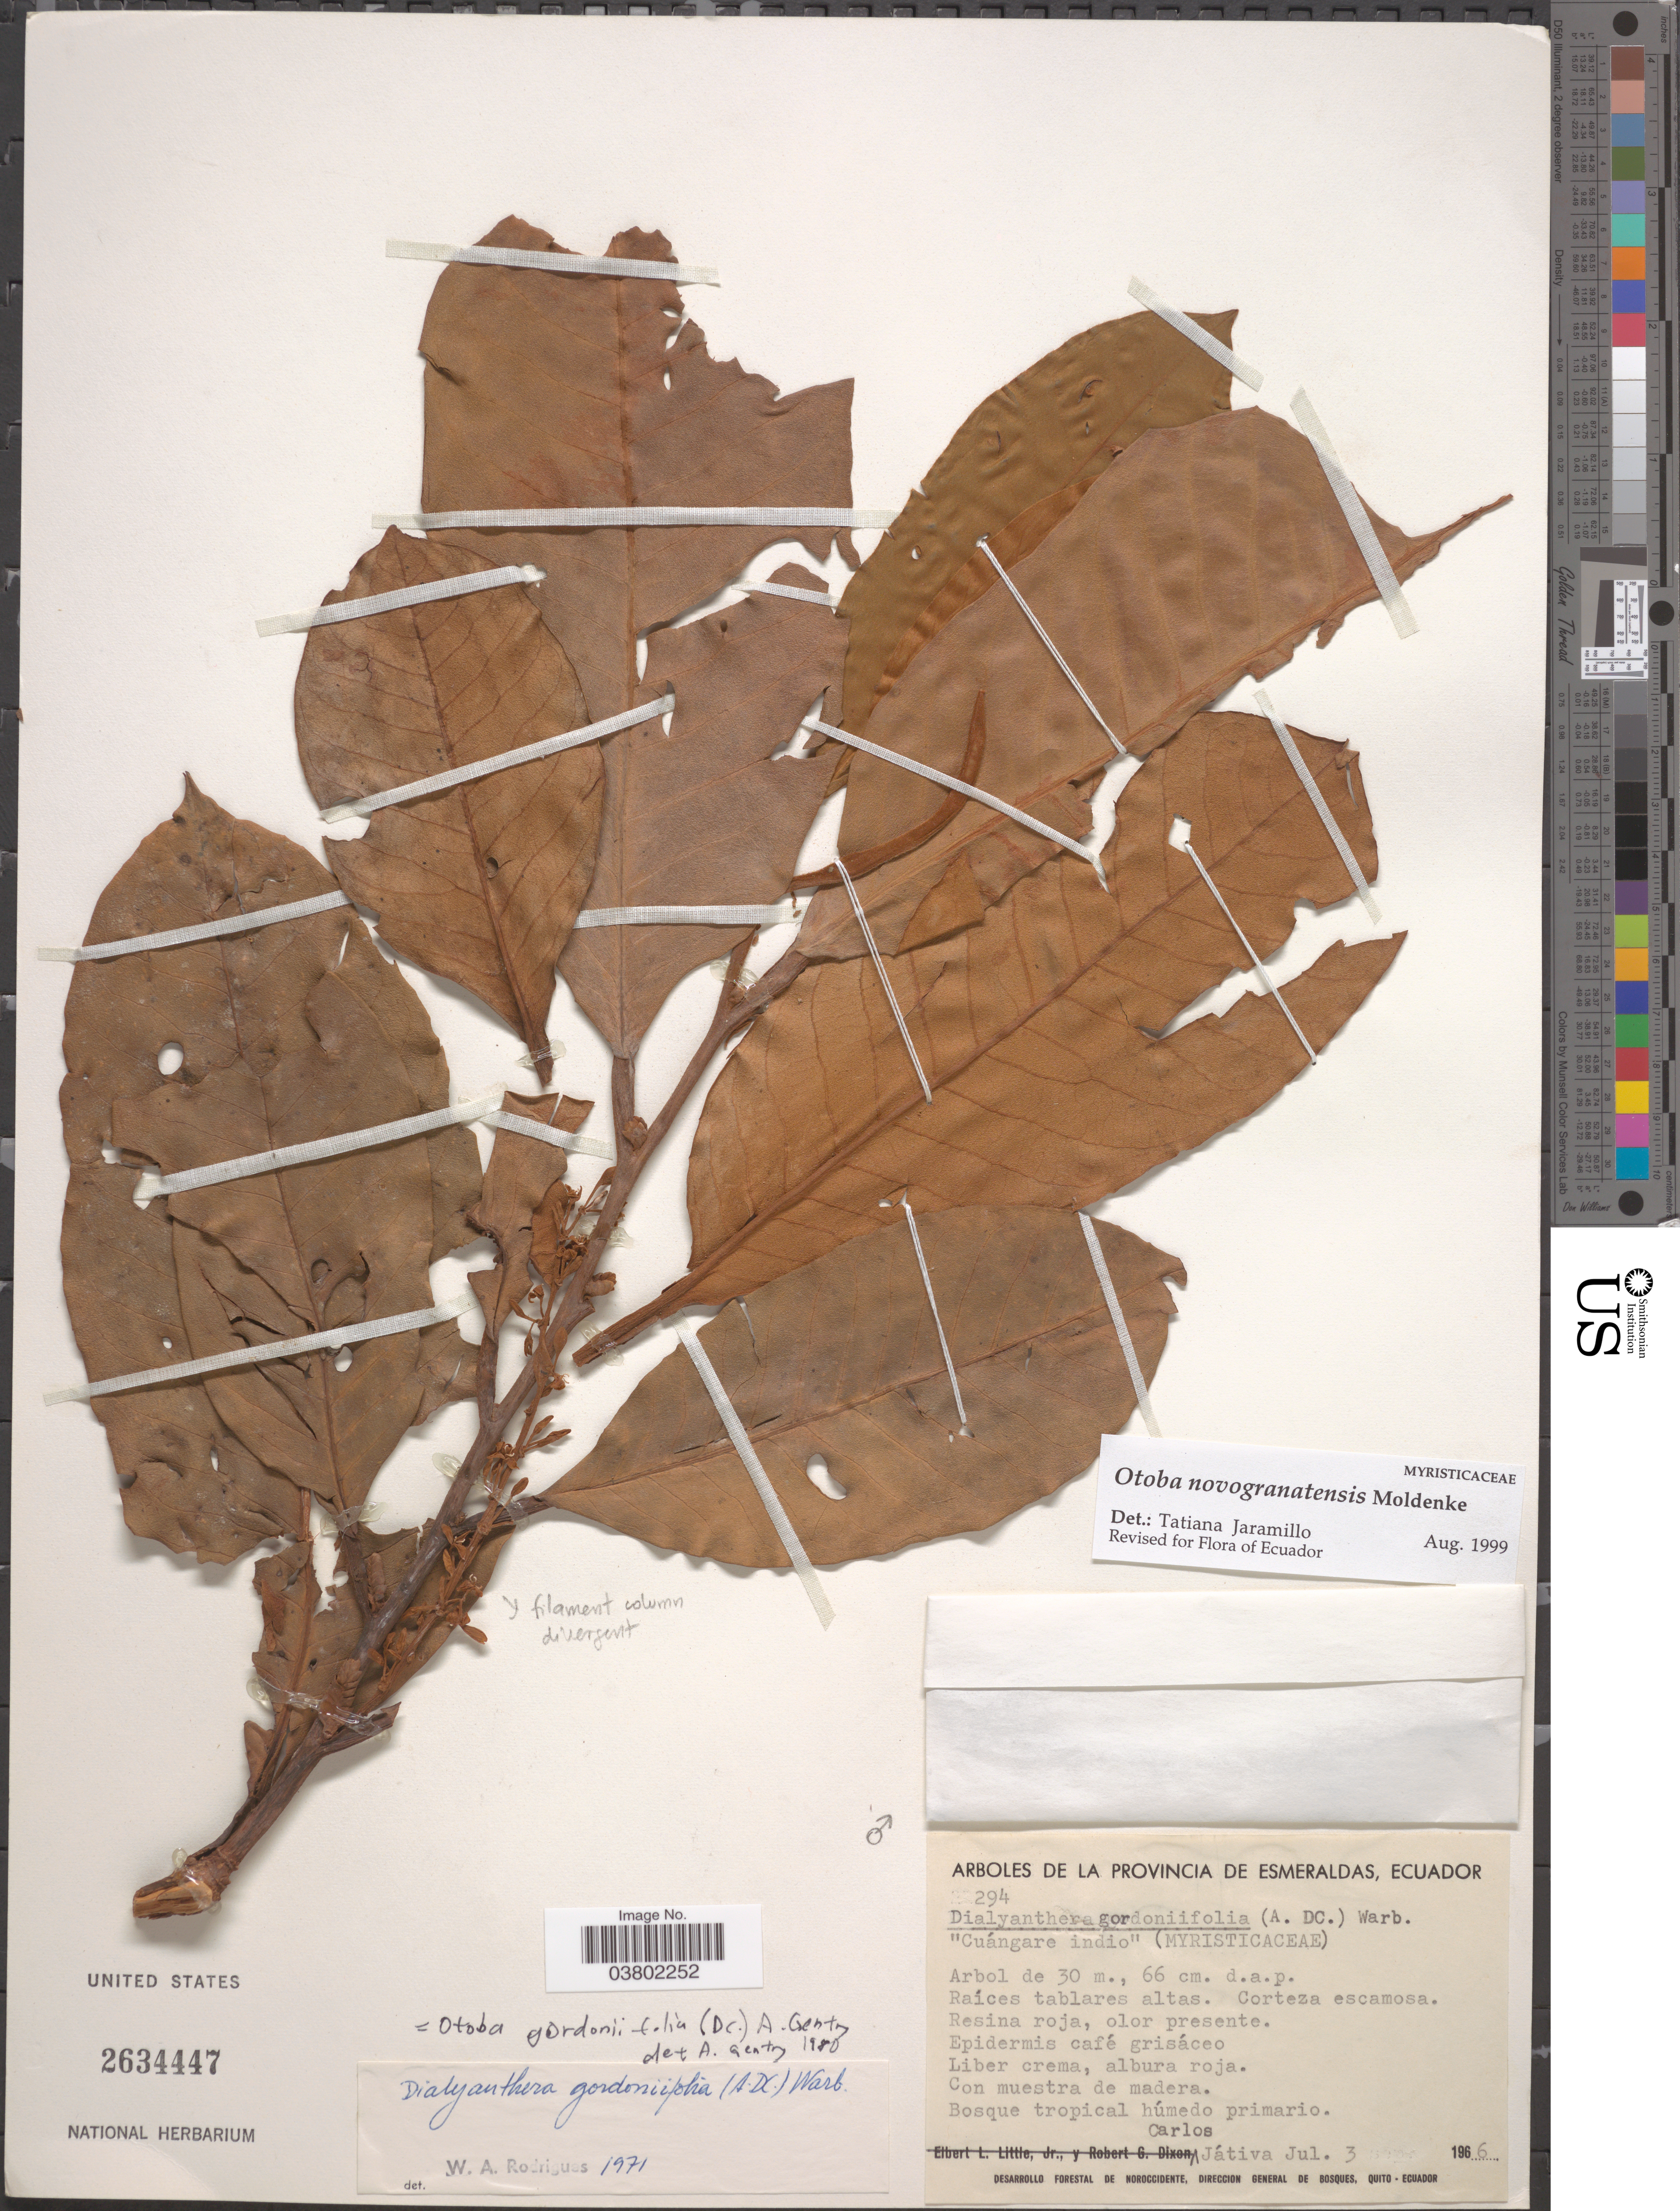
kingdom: Plantae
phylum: Tracheophyta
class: Magnoliopsida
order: Magnoliales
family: Myristicaceae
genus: Otoba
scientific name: Otoba novogranatensis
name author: Moldenke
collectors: C. D. Játiva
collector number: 294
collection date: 1966-07-03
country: Ecuador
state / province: Esmeraldas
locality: Con muestra de madera.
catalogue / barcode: US 2634447